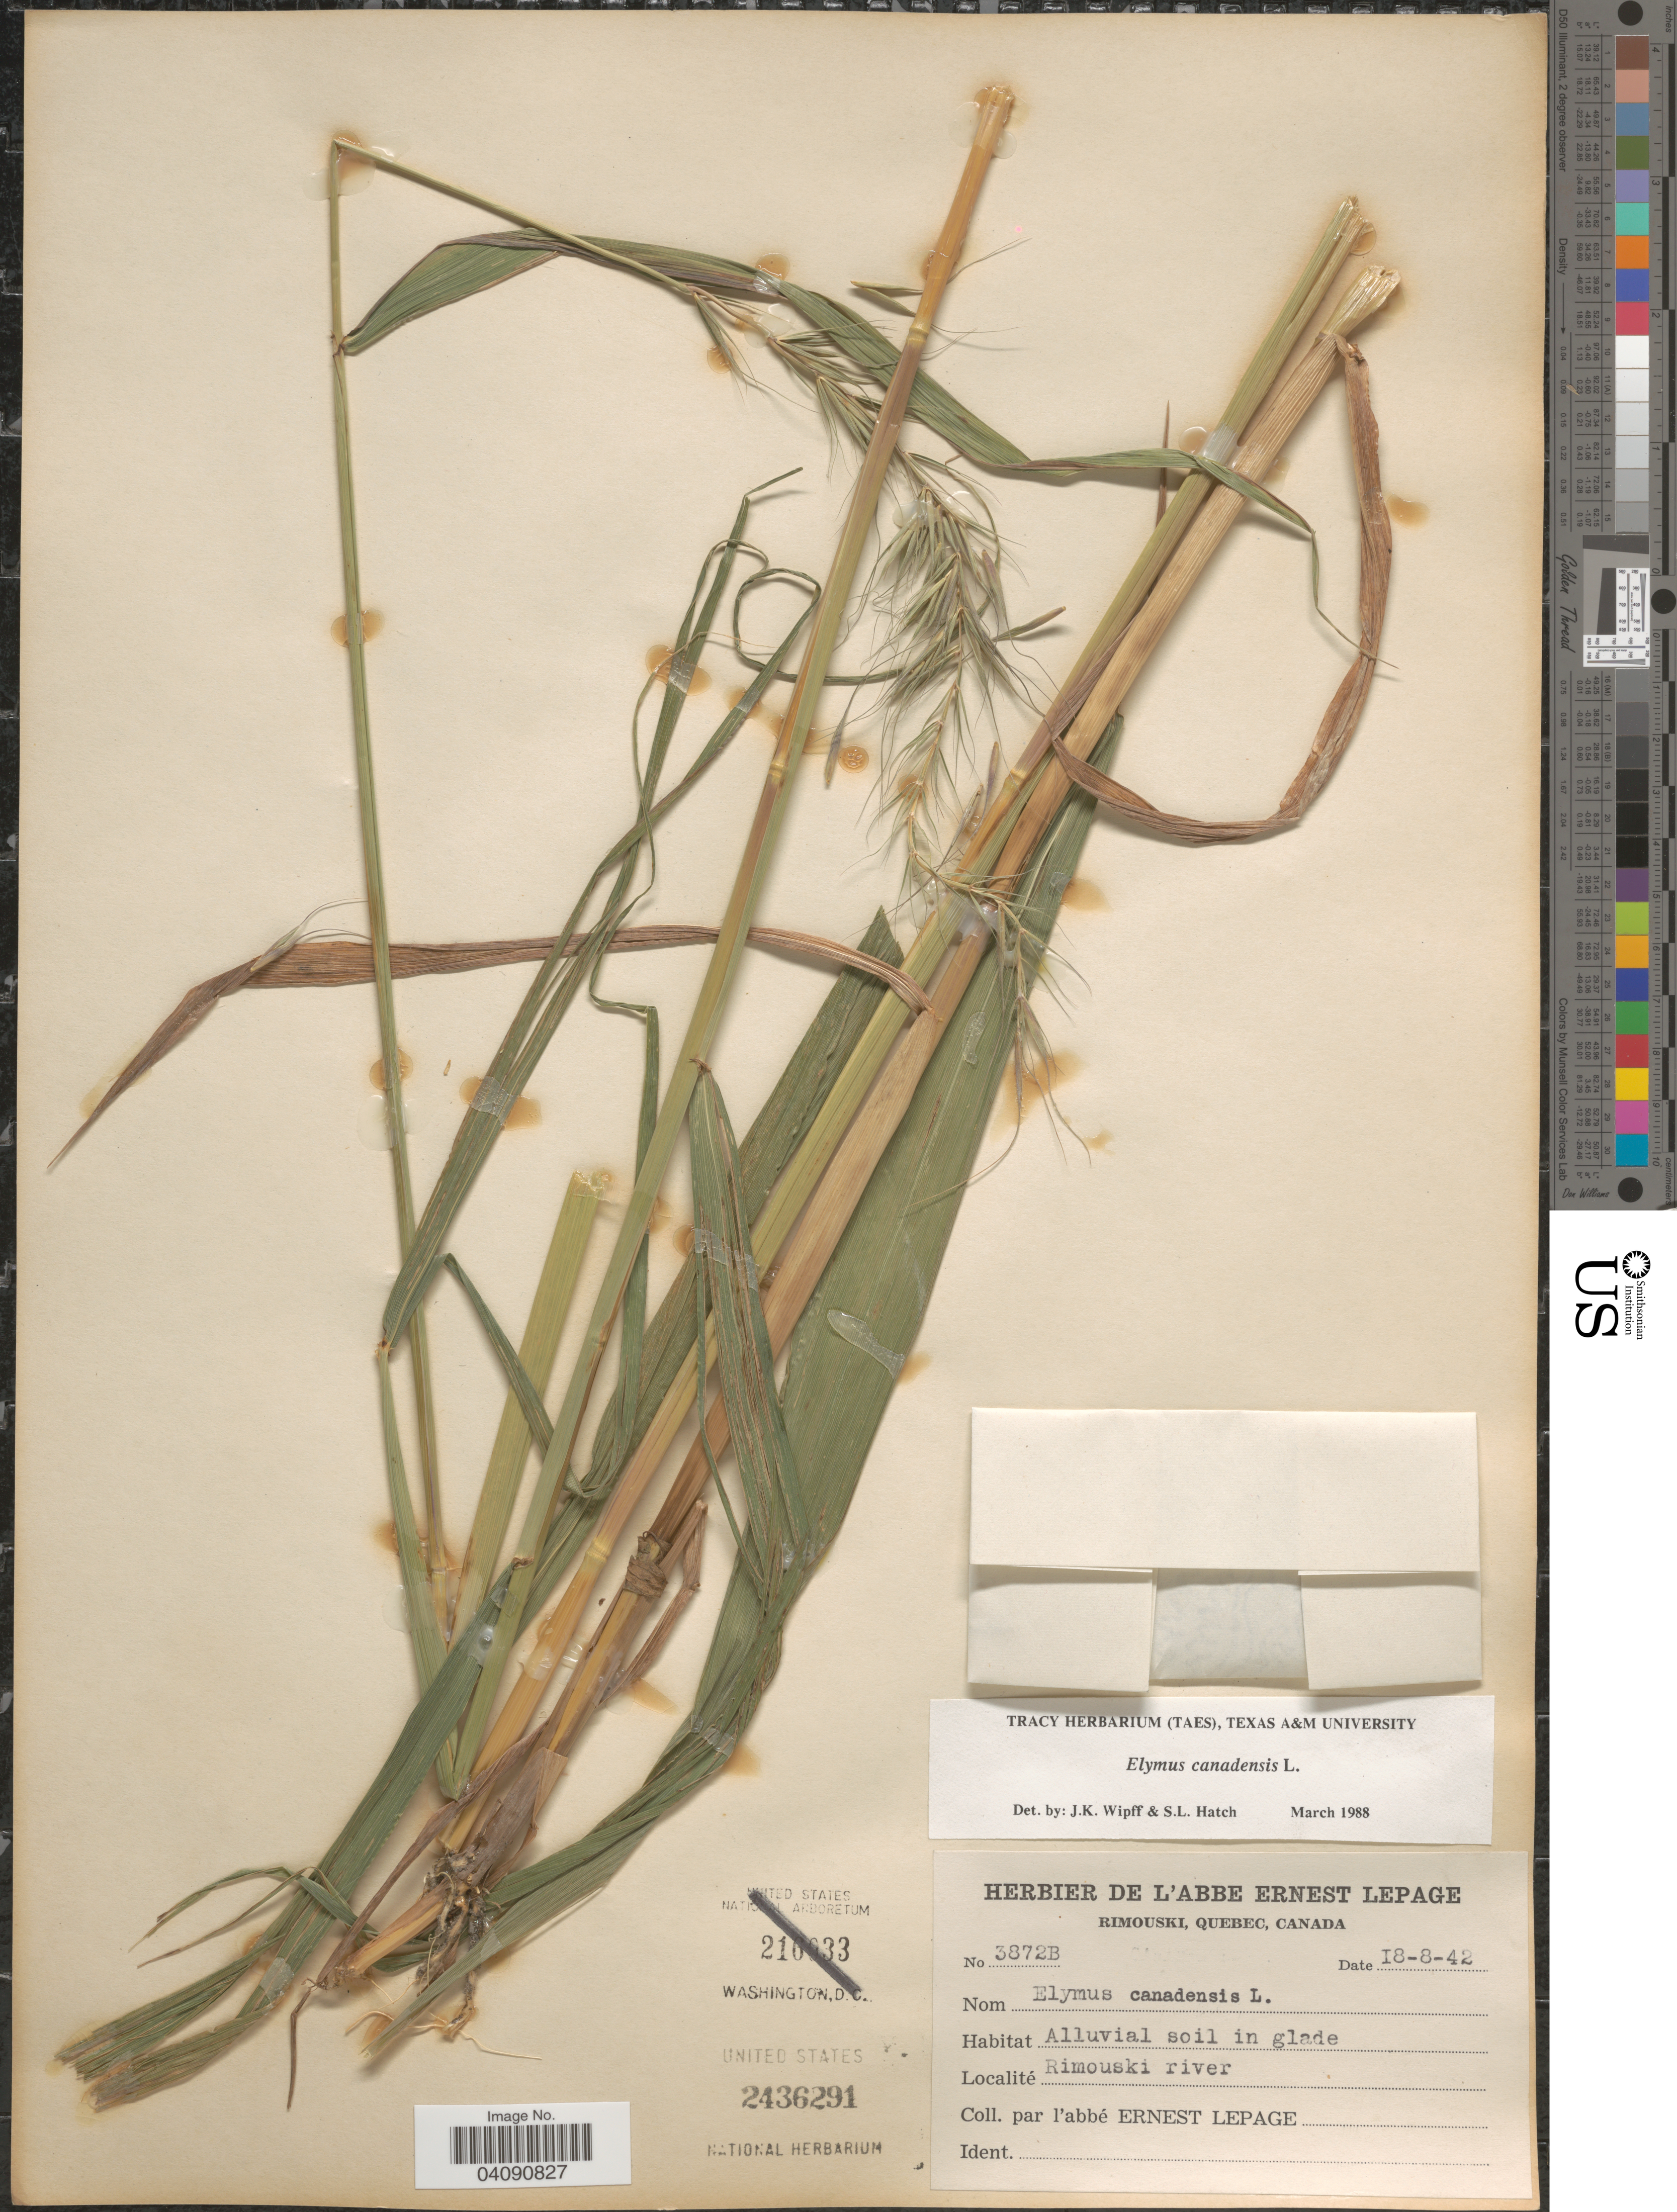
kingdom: Plantae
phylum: Tracheophyta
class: Liliopsida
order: Poales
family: Poaceae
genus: Elymus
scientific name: Elymus canadensis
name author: L.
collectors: E. Lepage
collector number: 3872B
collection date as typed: Transcribed d/m/y: 18/8/42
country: Canada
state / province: Quebec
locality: Rimouski river.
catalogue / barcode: US 2436291